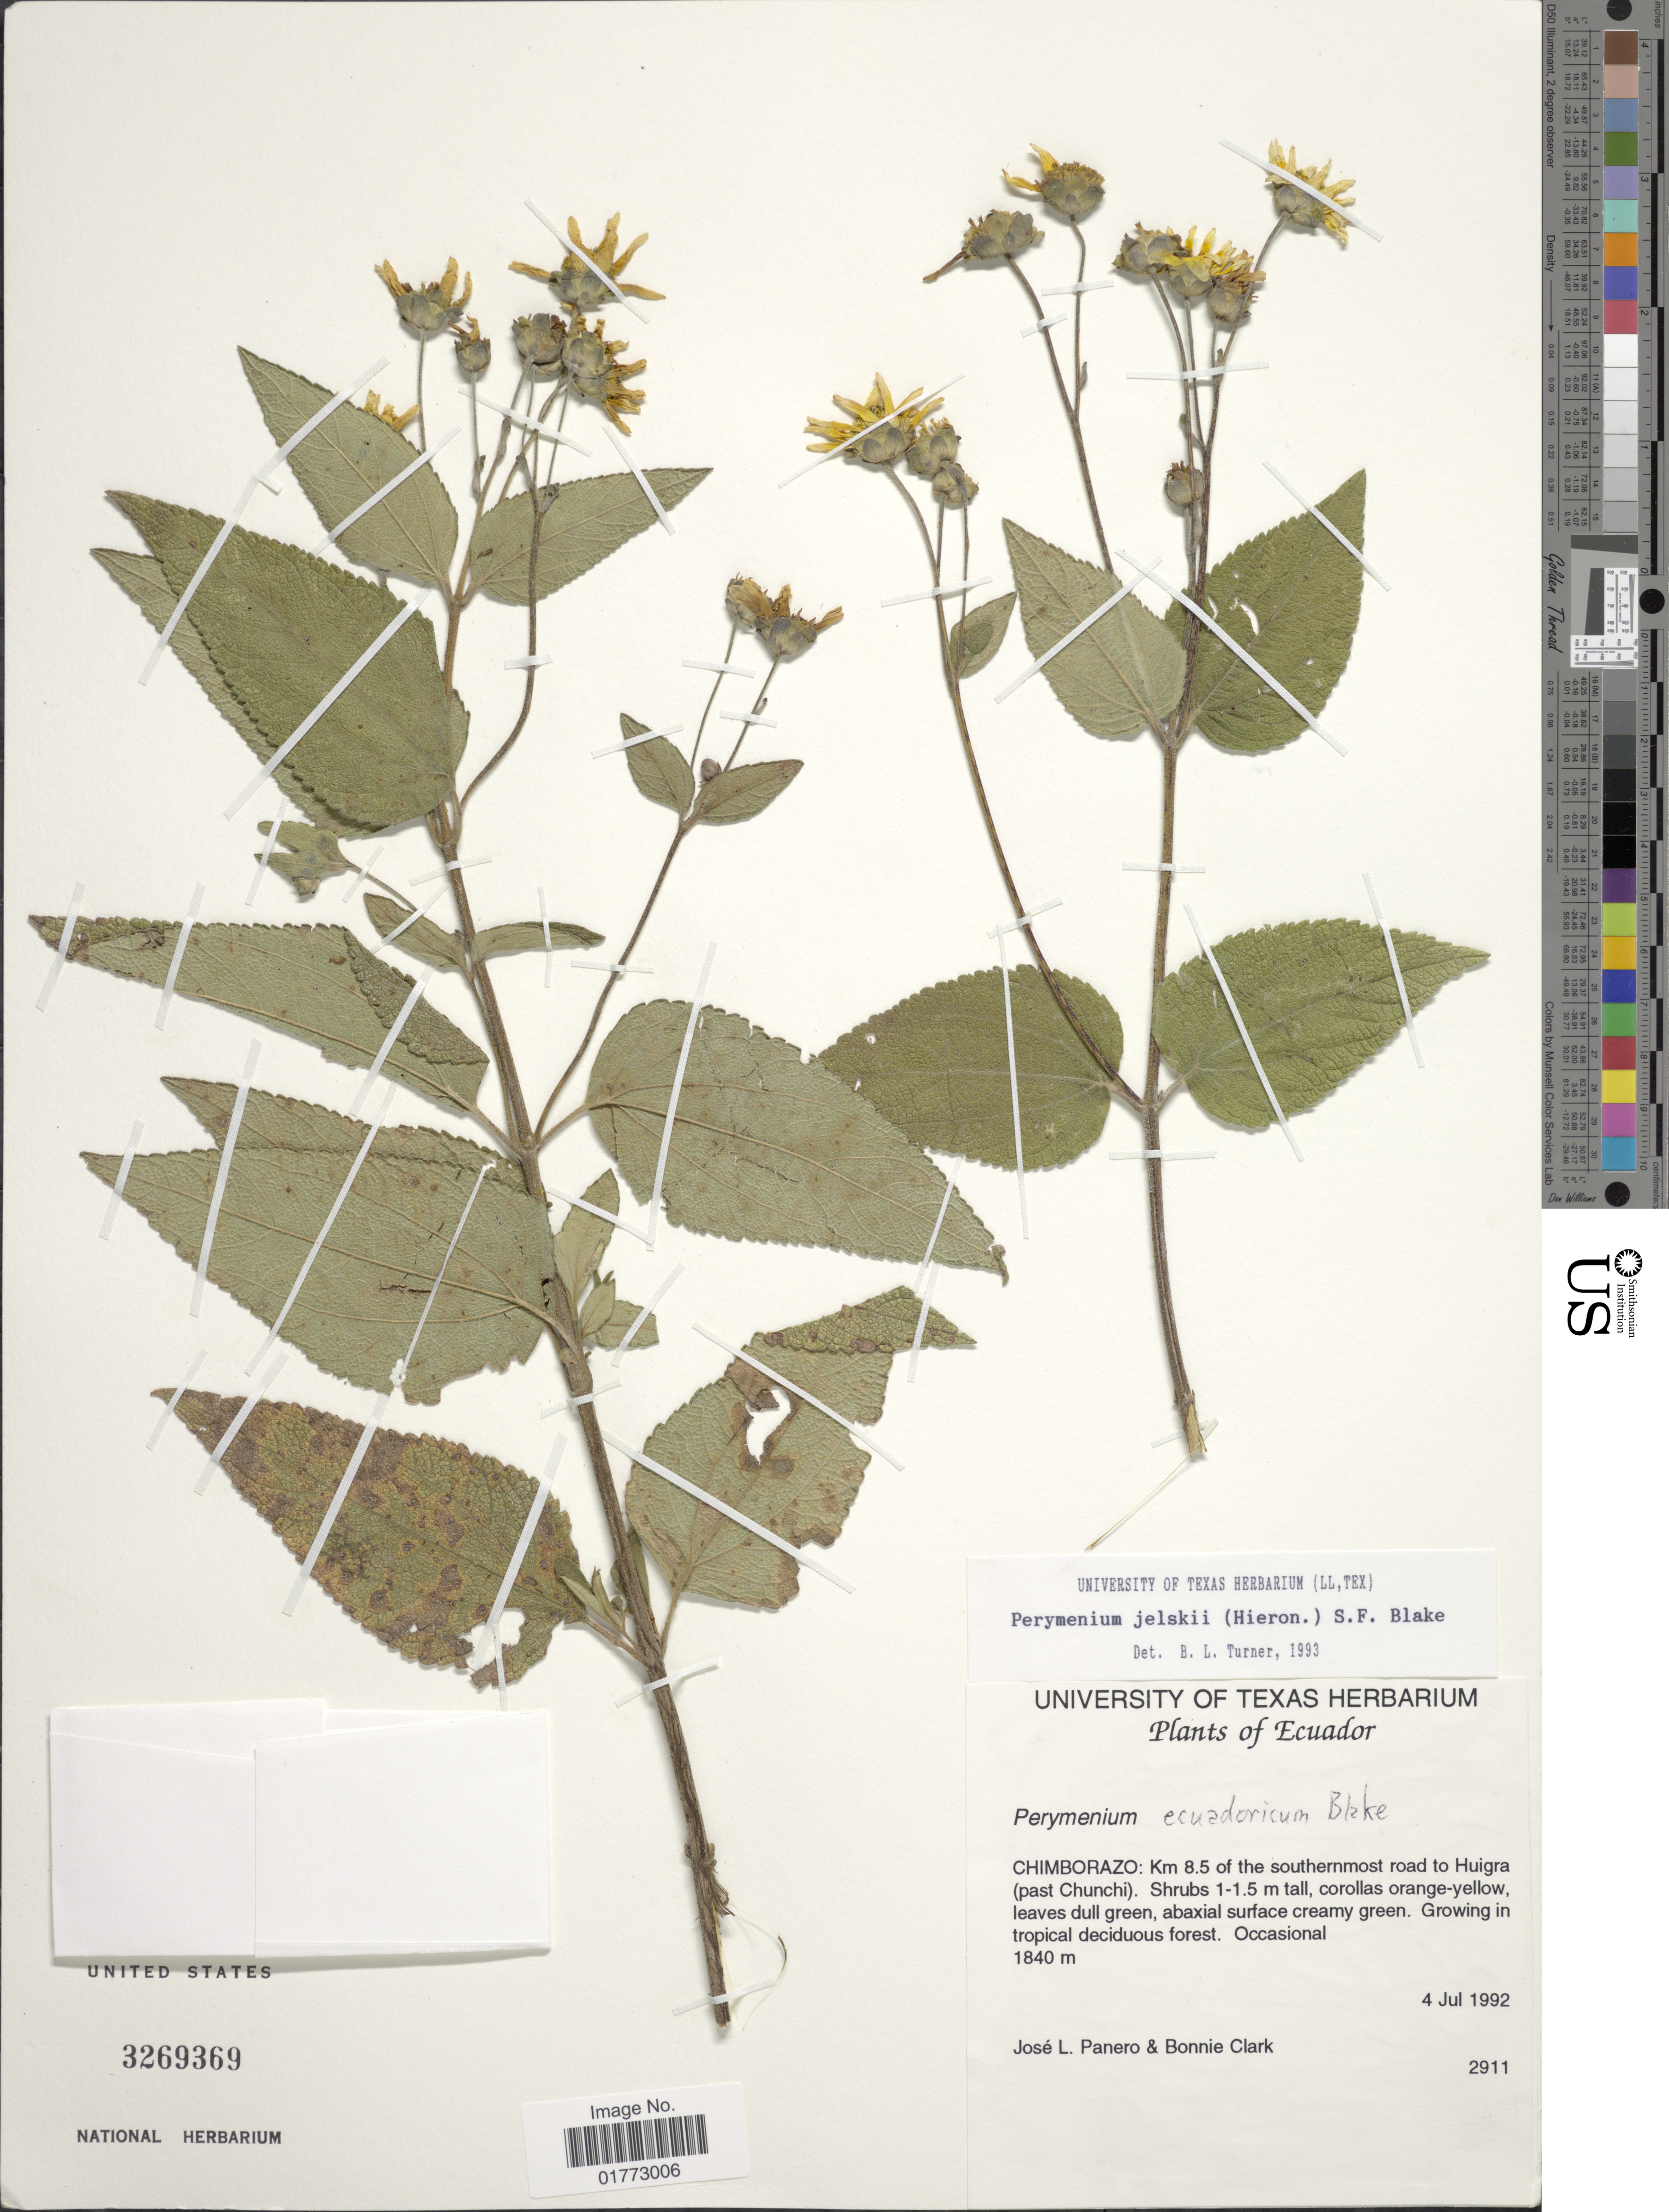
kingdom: Plantae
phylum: Tracheophyta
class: Magnoliopsida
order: Asterales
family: Asteraceae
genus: Steiractinia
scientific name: Steiractinia jelskii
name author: (Hieron.) S.F. Blake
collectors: J. L. Panero & B. Clark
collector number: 2911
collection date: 1992-07-04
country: Ecuador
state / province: Chimborazo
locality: Km 8.5 of the southernmost road to Huigra (past Chunchi)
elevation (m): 1840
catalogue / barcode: US 3269369